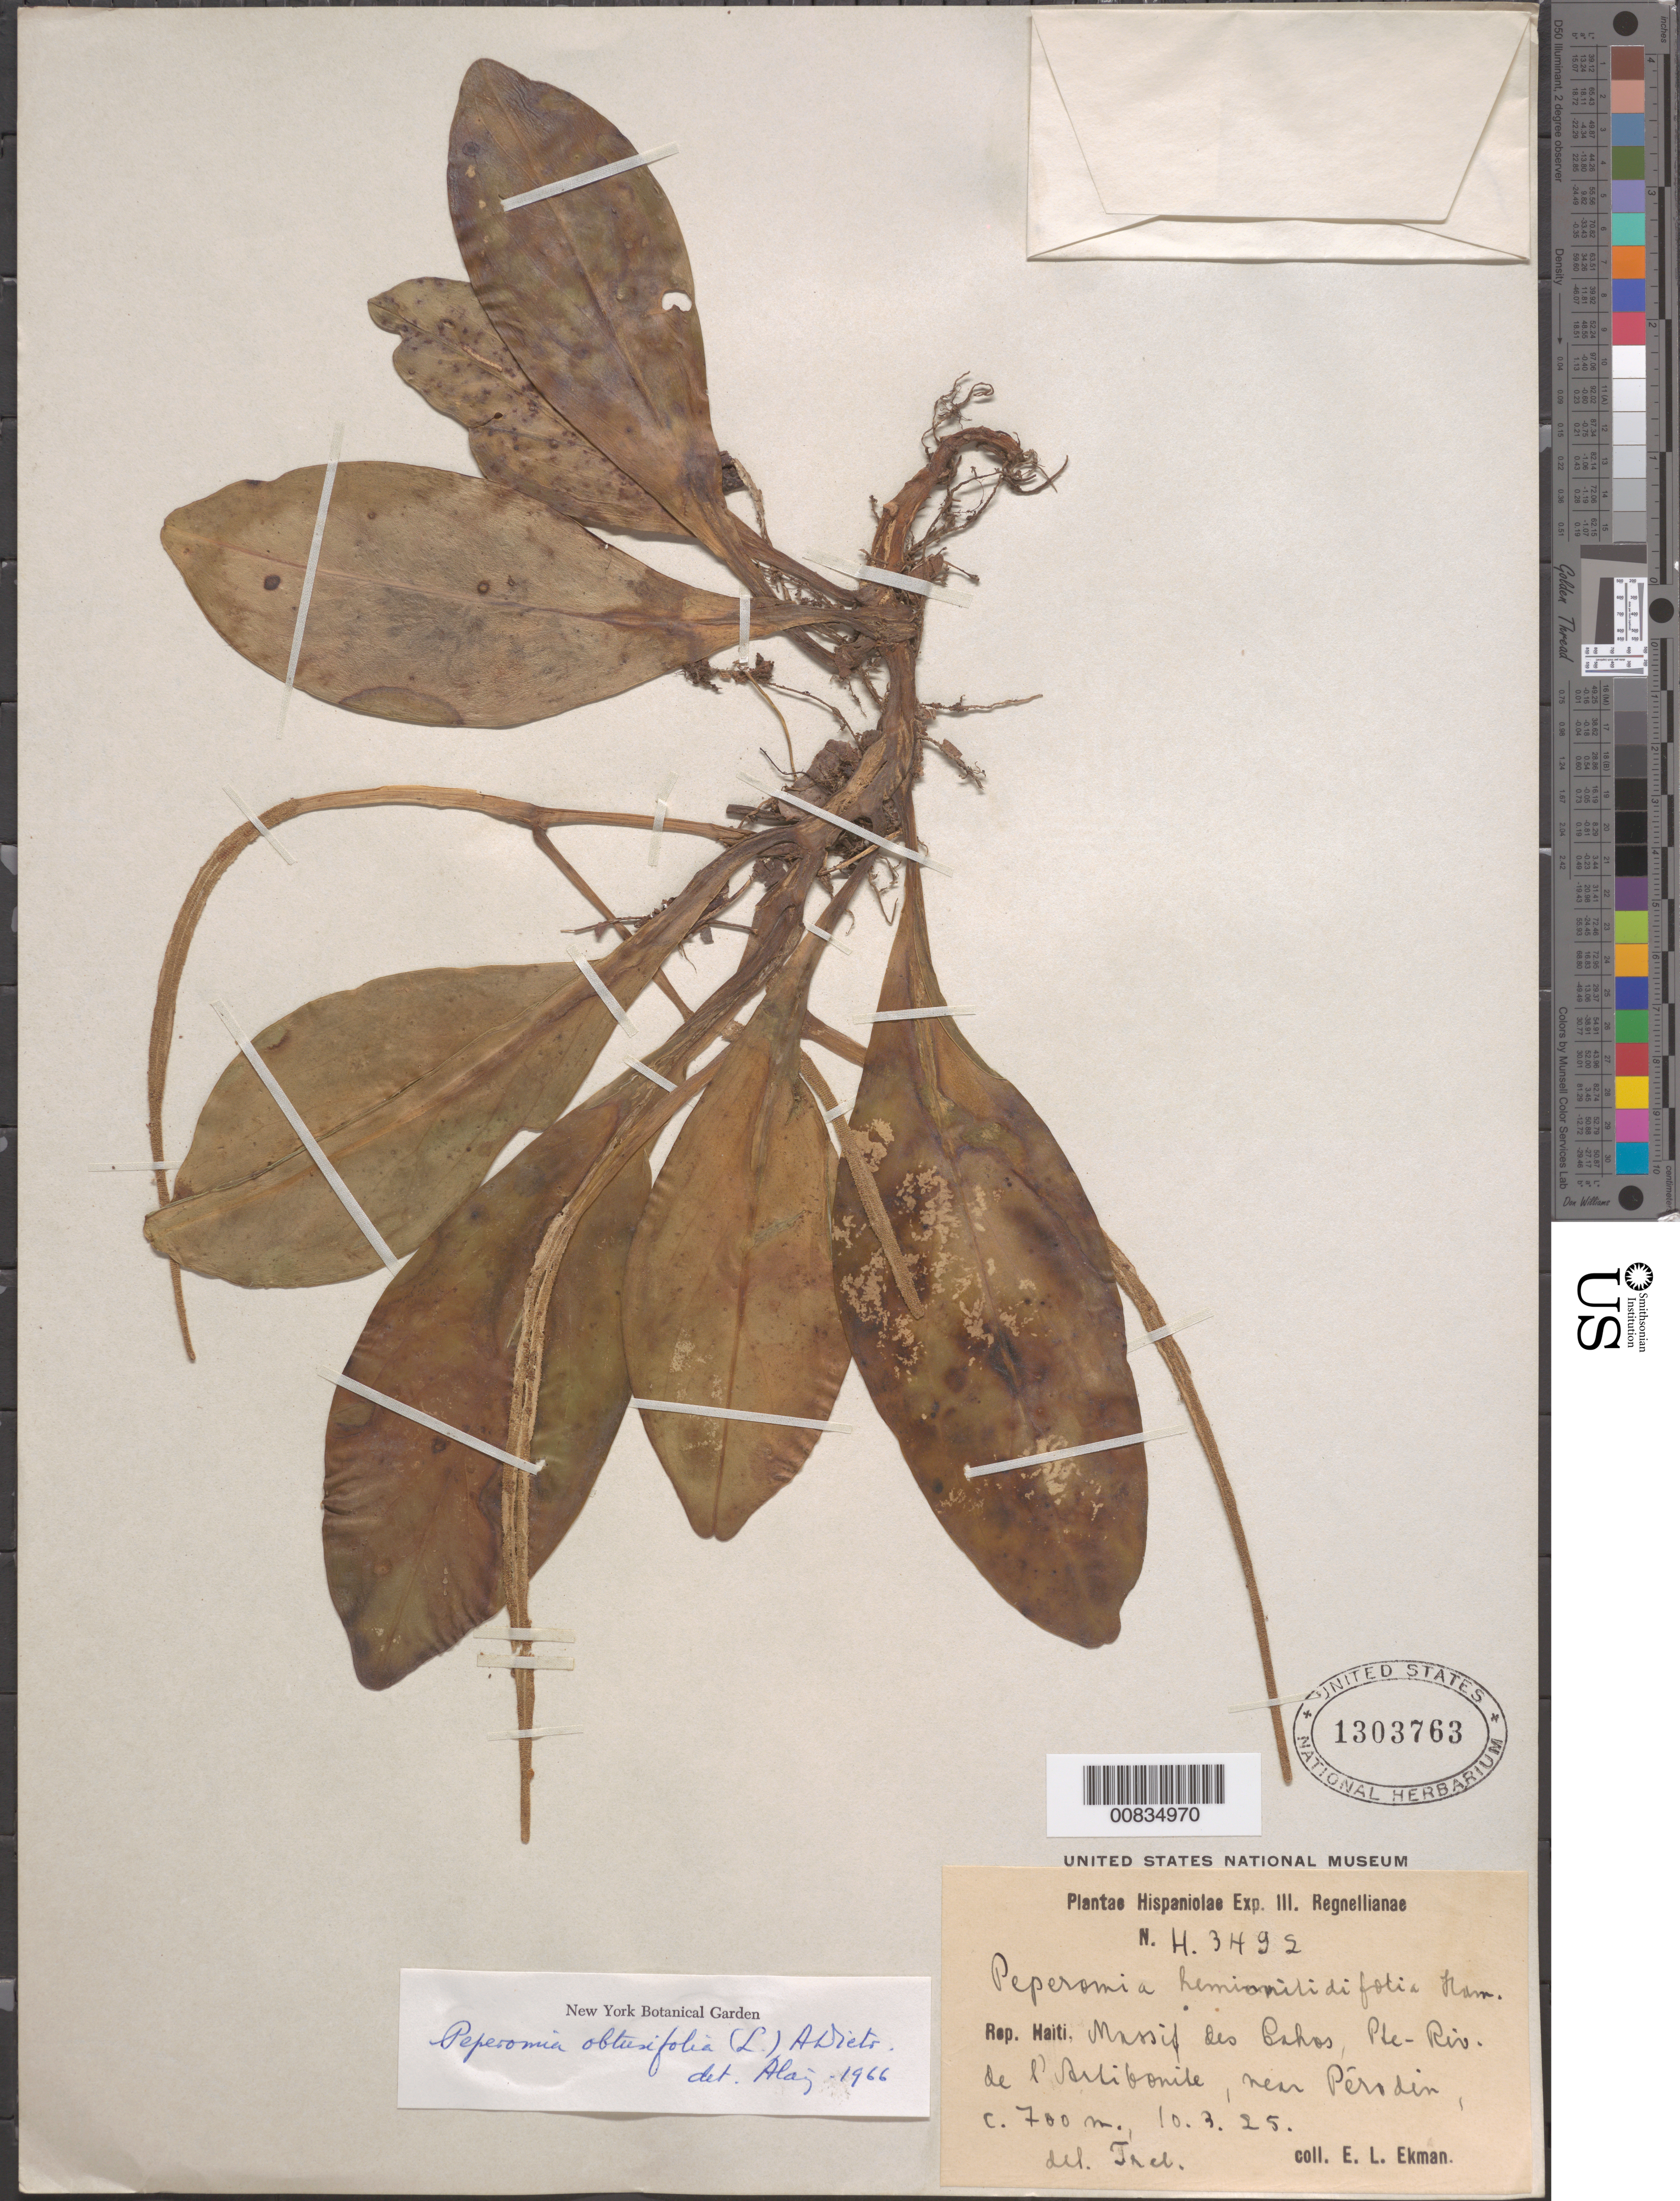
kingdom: Plantae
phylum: Tracheophyta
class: Magnoliopsida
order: Piperales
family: Piperaceae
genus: Peperomia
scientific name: Peperomia obtusifolia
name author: (L.) A. Dietr.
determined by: Liogier, Alain H.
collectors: E. L. Ekman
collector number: H 3492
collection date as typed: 10 Mar 1925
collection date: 1925-03-10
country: Haiti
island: Hispaniola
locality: Massif des Cahos, Pte-Riv. de l'Artibonite, near Pérodin.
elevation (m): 700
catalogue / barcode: US 1303763